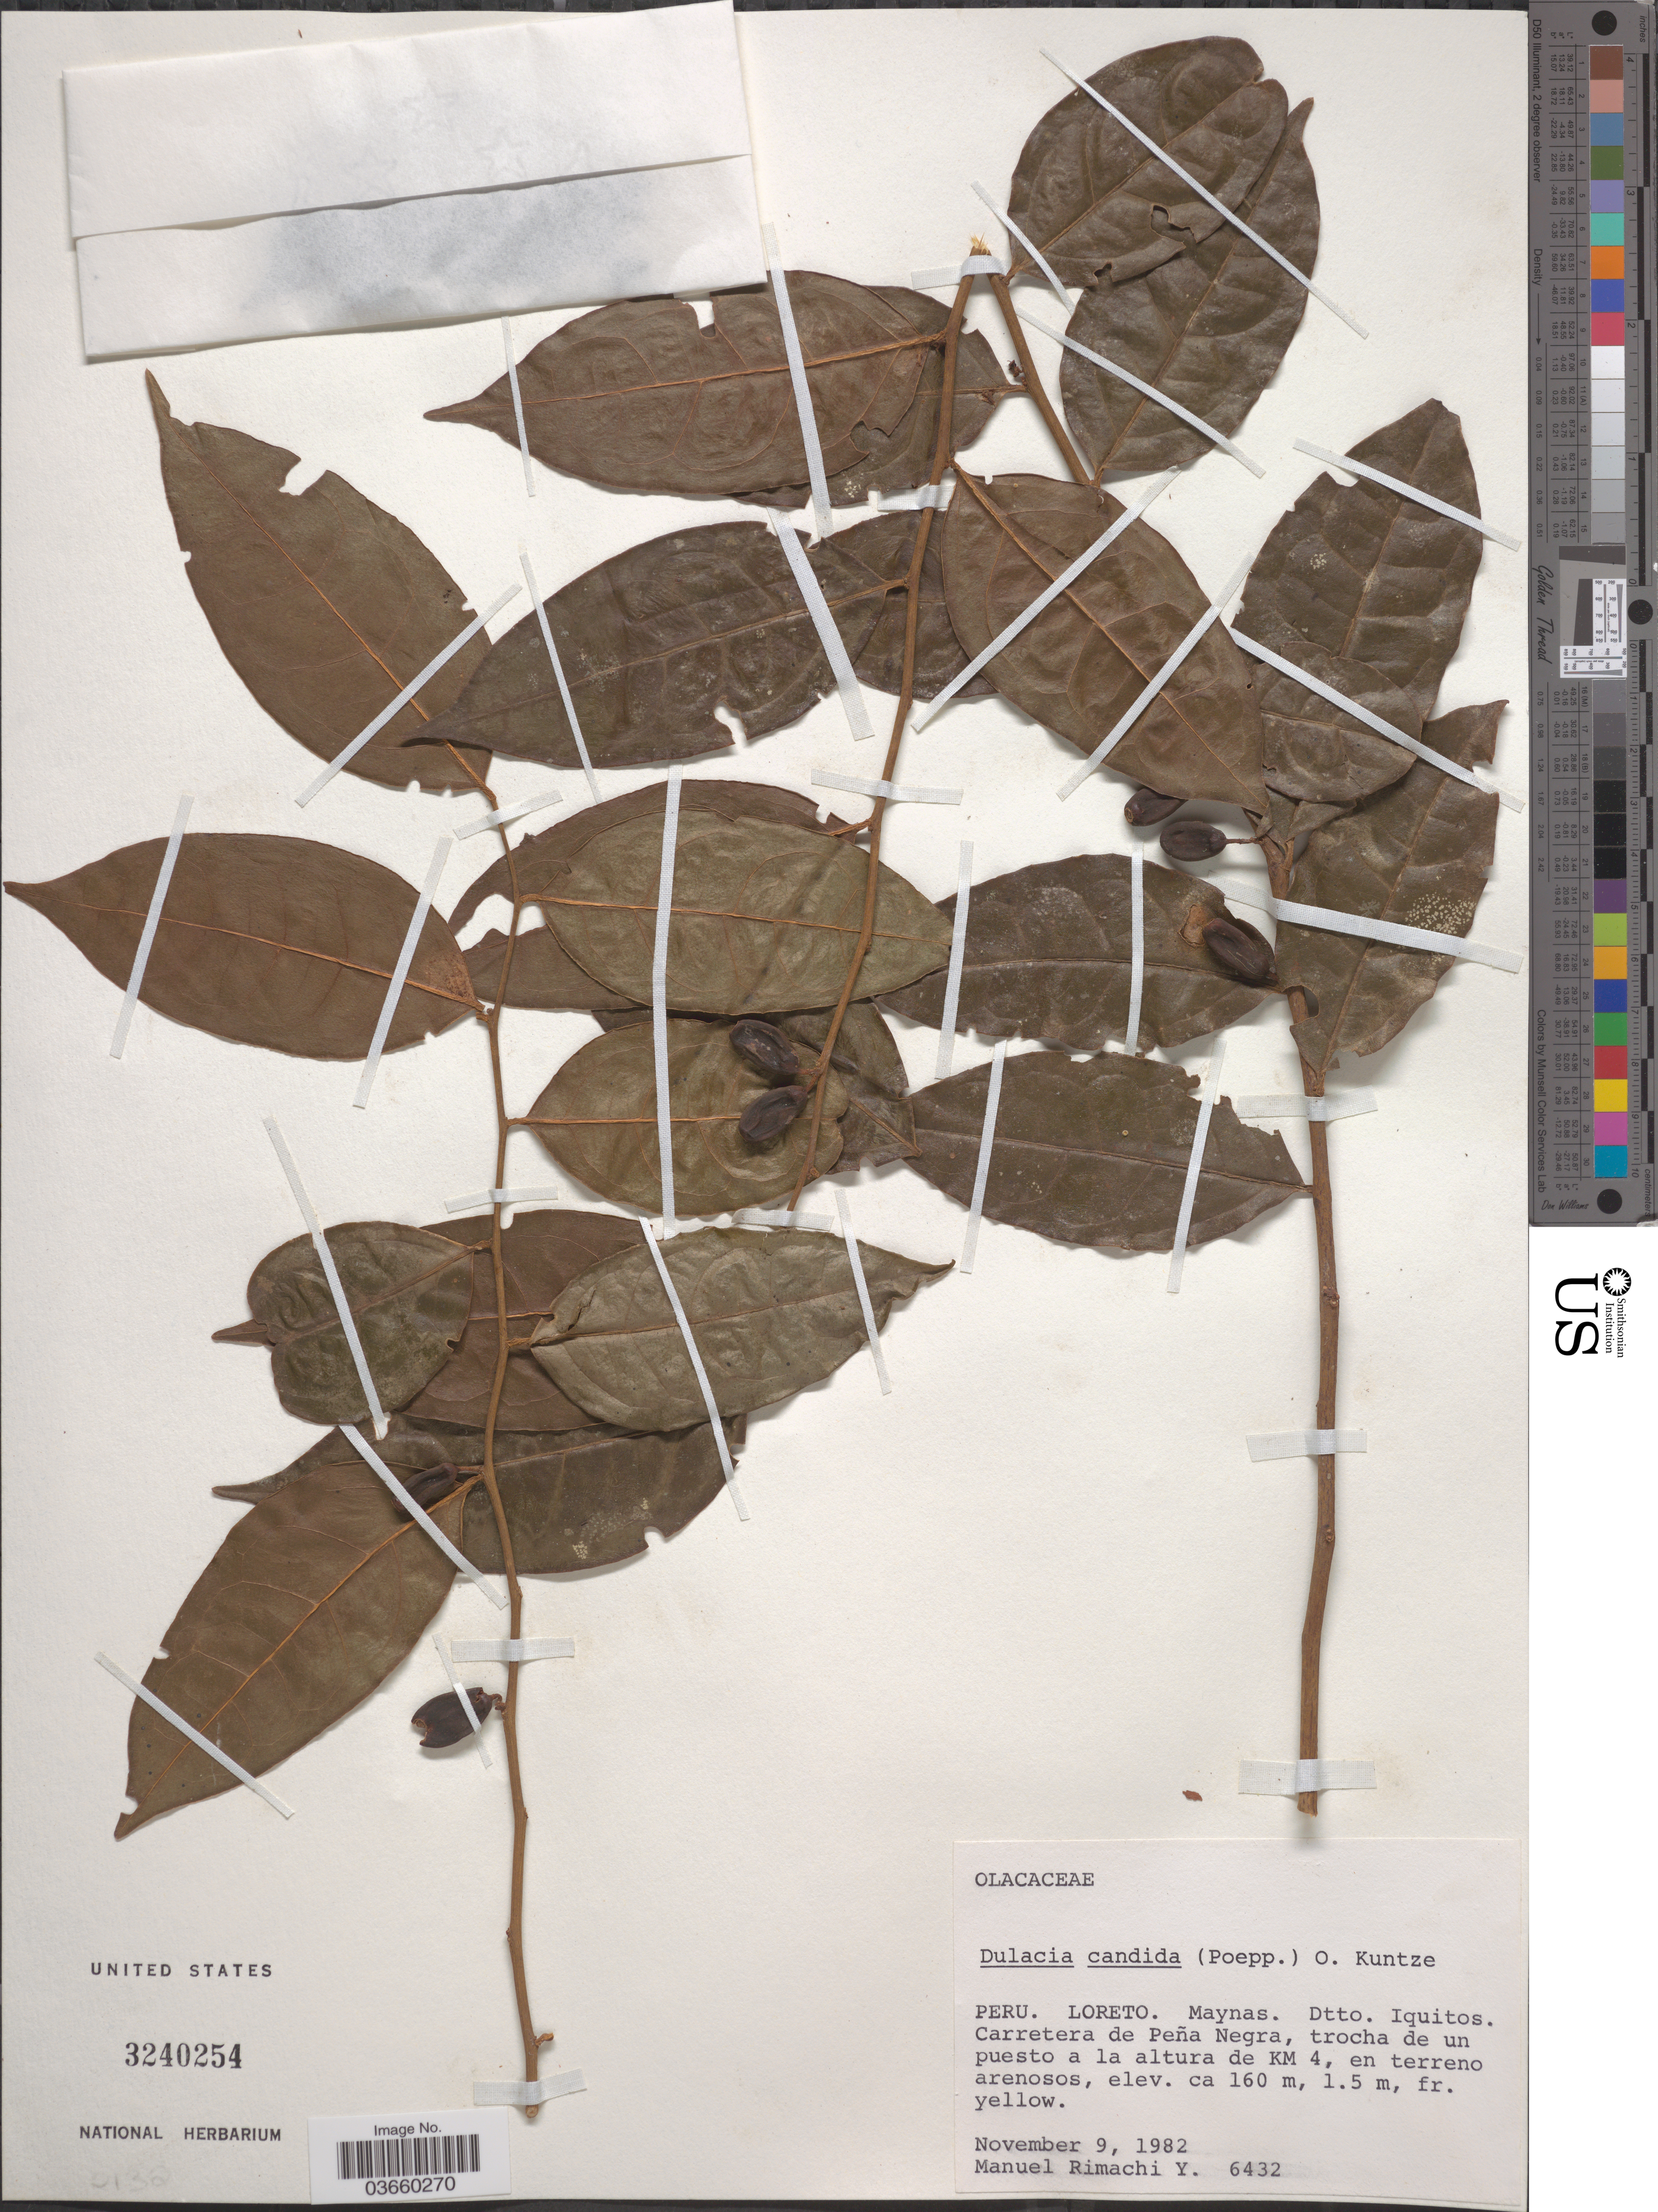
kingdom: Plantae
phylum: Tracheophyta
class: Magnoliopsida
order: Santalales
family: Olacaceae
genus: Dulacia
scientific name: Dulacia candida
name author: (Poepp.) Kuntze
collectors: M. Rimachi Y.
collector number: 6432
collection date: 1982-11-09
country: Peru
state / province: Loreto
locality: Maynas. Dtto. Iquitos. Carretera de Peña Negra, trocha de un puesto a la altura de KM 4.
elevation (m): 160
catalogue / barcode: US 3240254